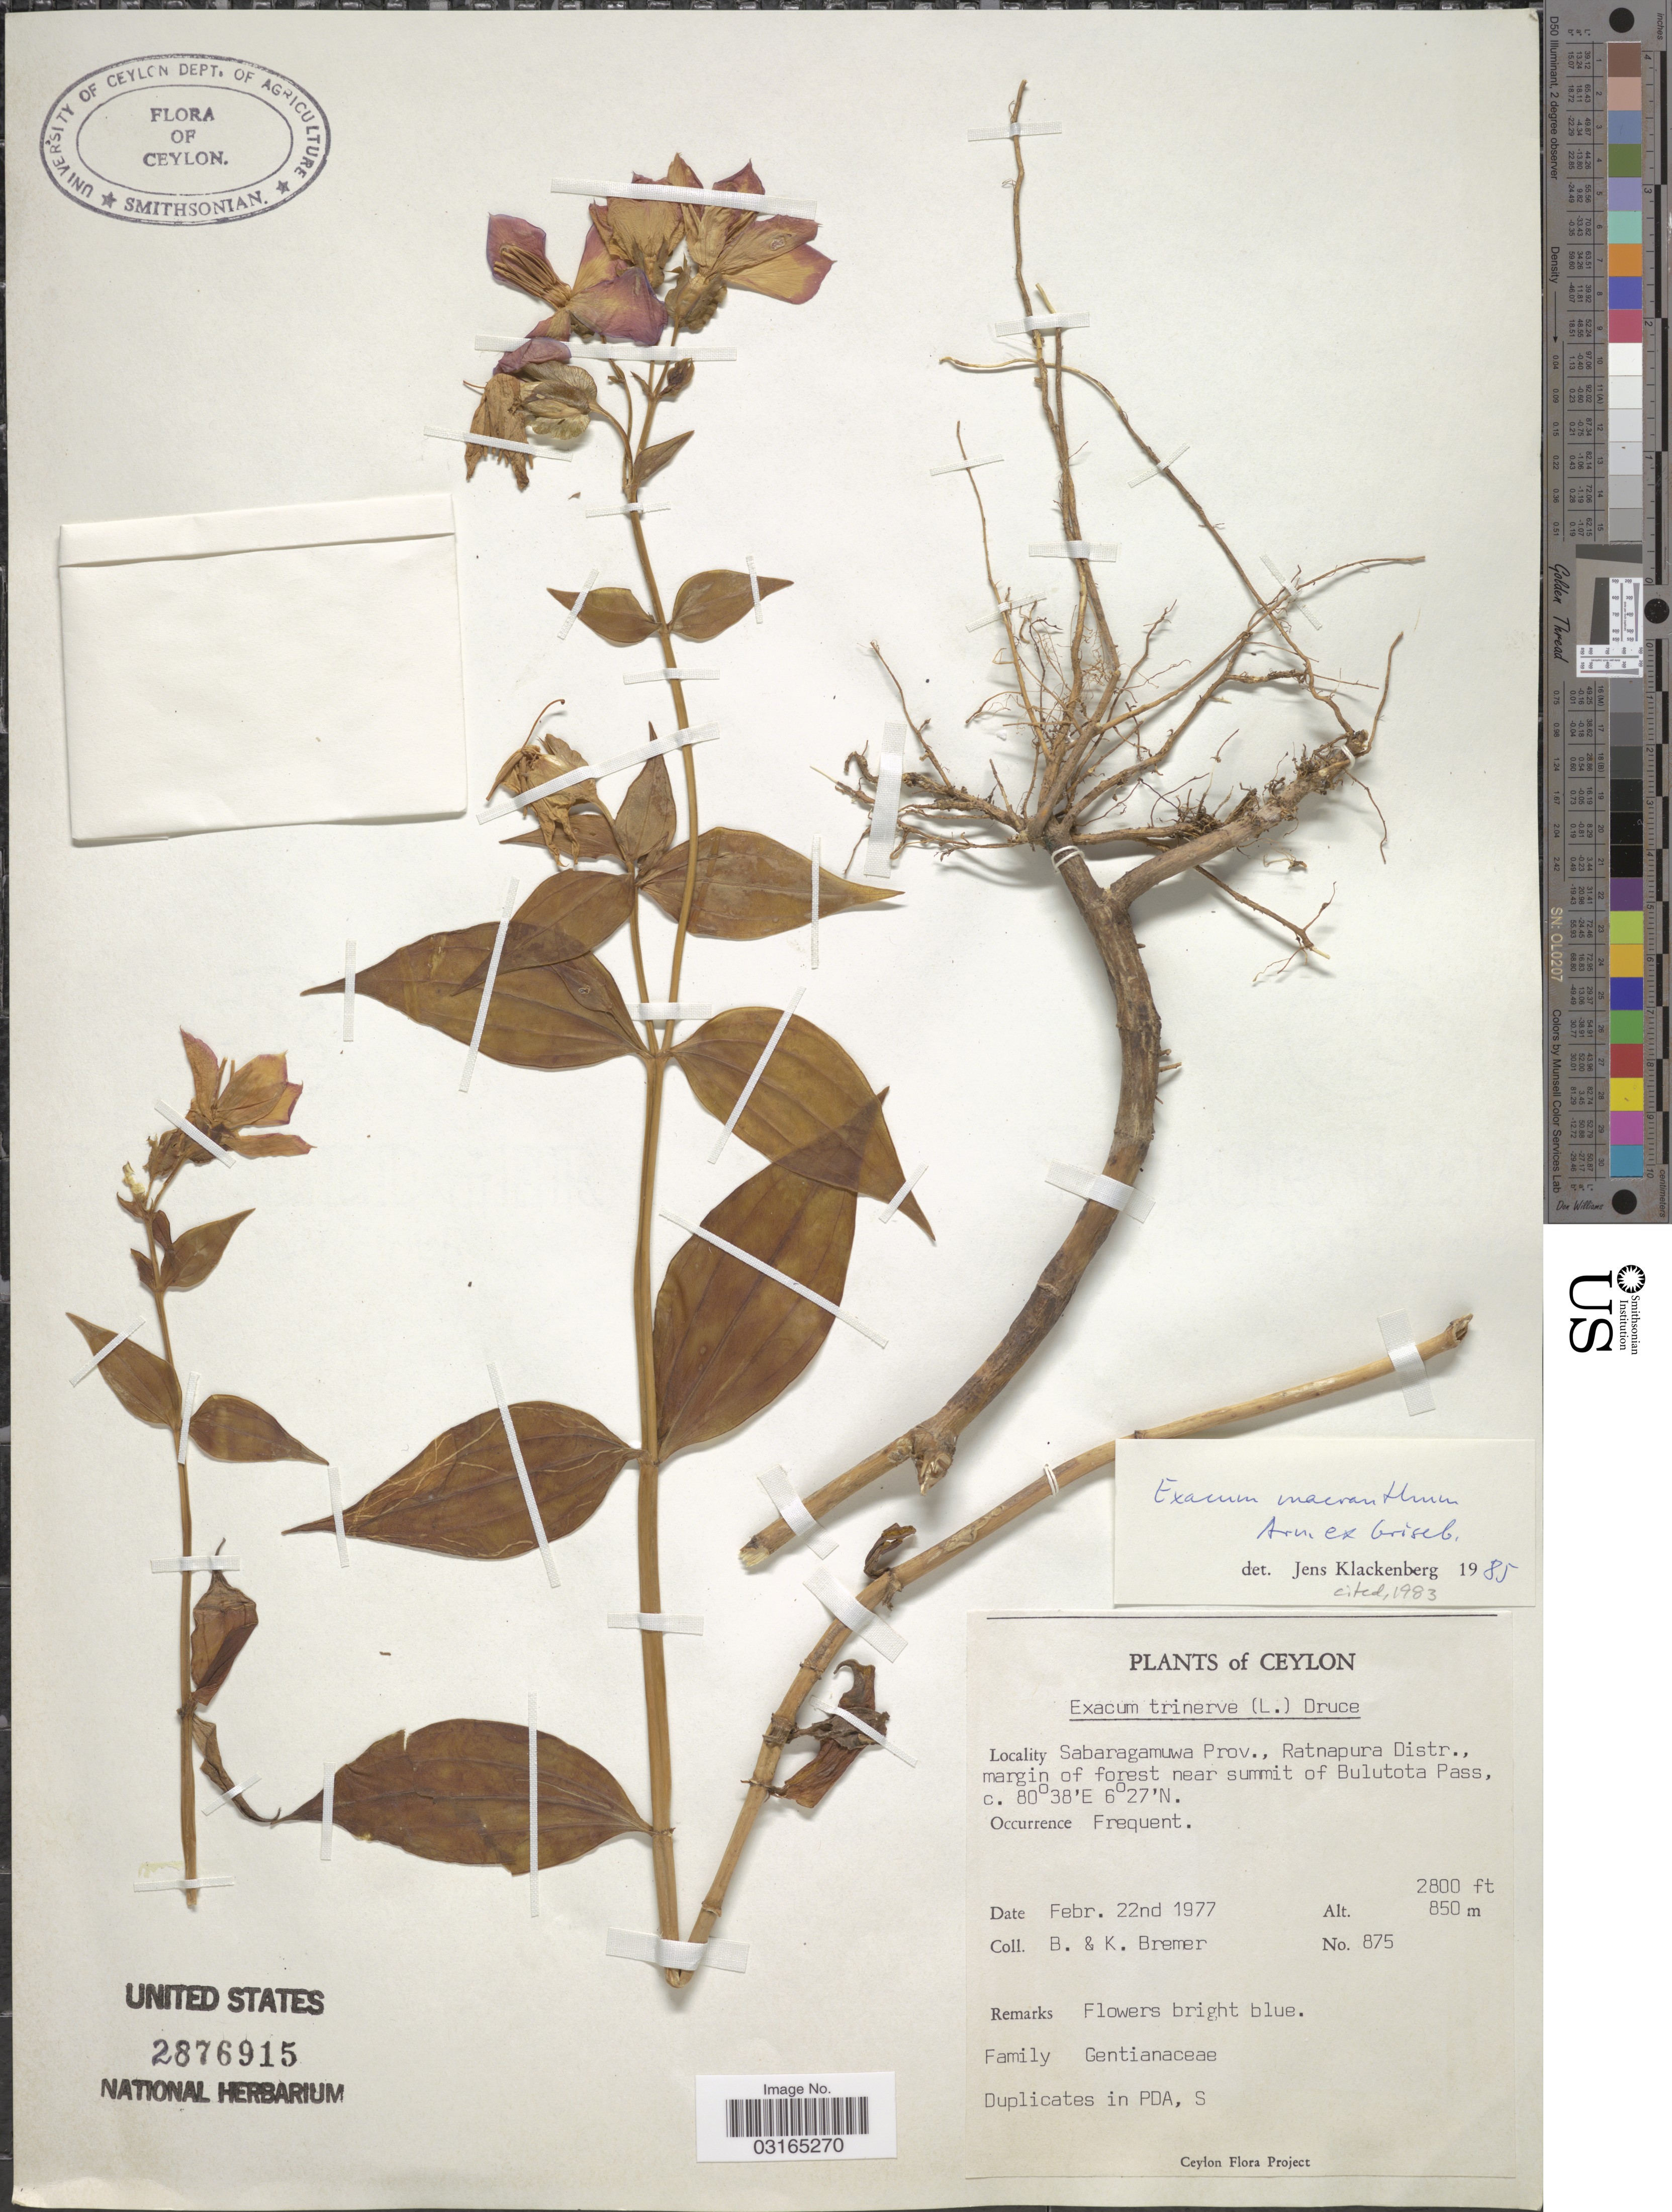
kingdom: Plantae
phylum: Tracheophyta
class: Magnoliopsida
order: Gentianales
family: Gentianaceae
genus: Exacum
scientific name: Exacum macranthum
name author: Arn. ex Griseb.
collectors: B. Bremer & K. Bremer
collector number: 875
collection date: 1977-02-22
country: Sri Lanka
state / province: Sabaragamuwa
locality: Ceylon. Ratnapura Distr., margin of forest near summit of Bulutota Pass.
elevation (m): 853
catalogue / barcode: US 2876915